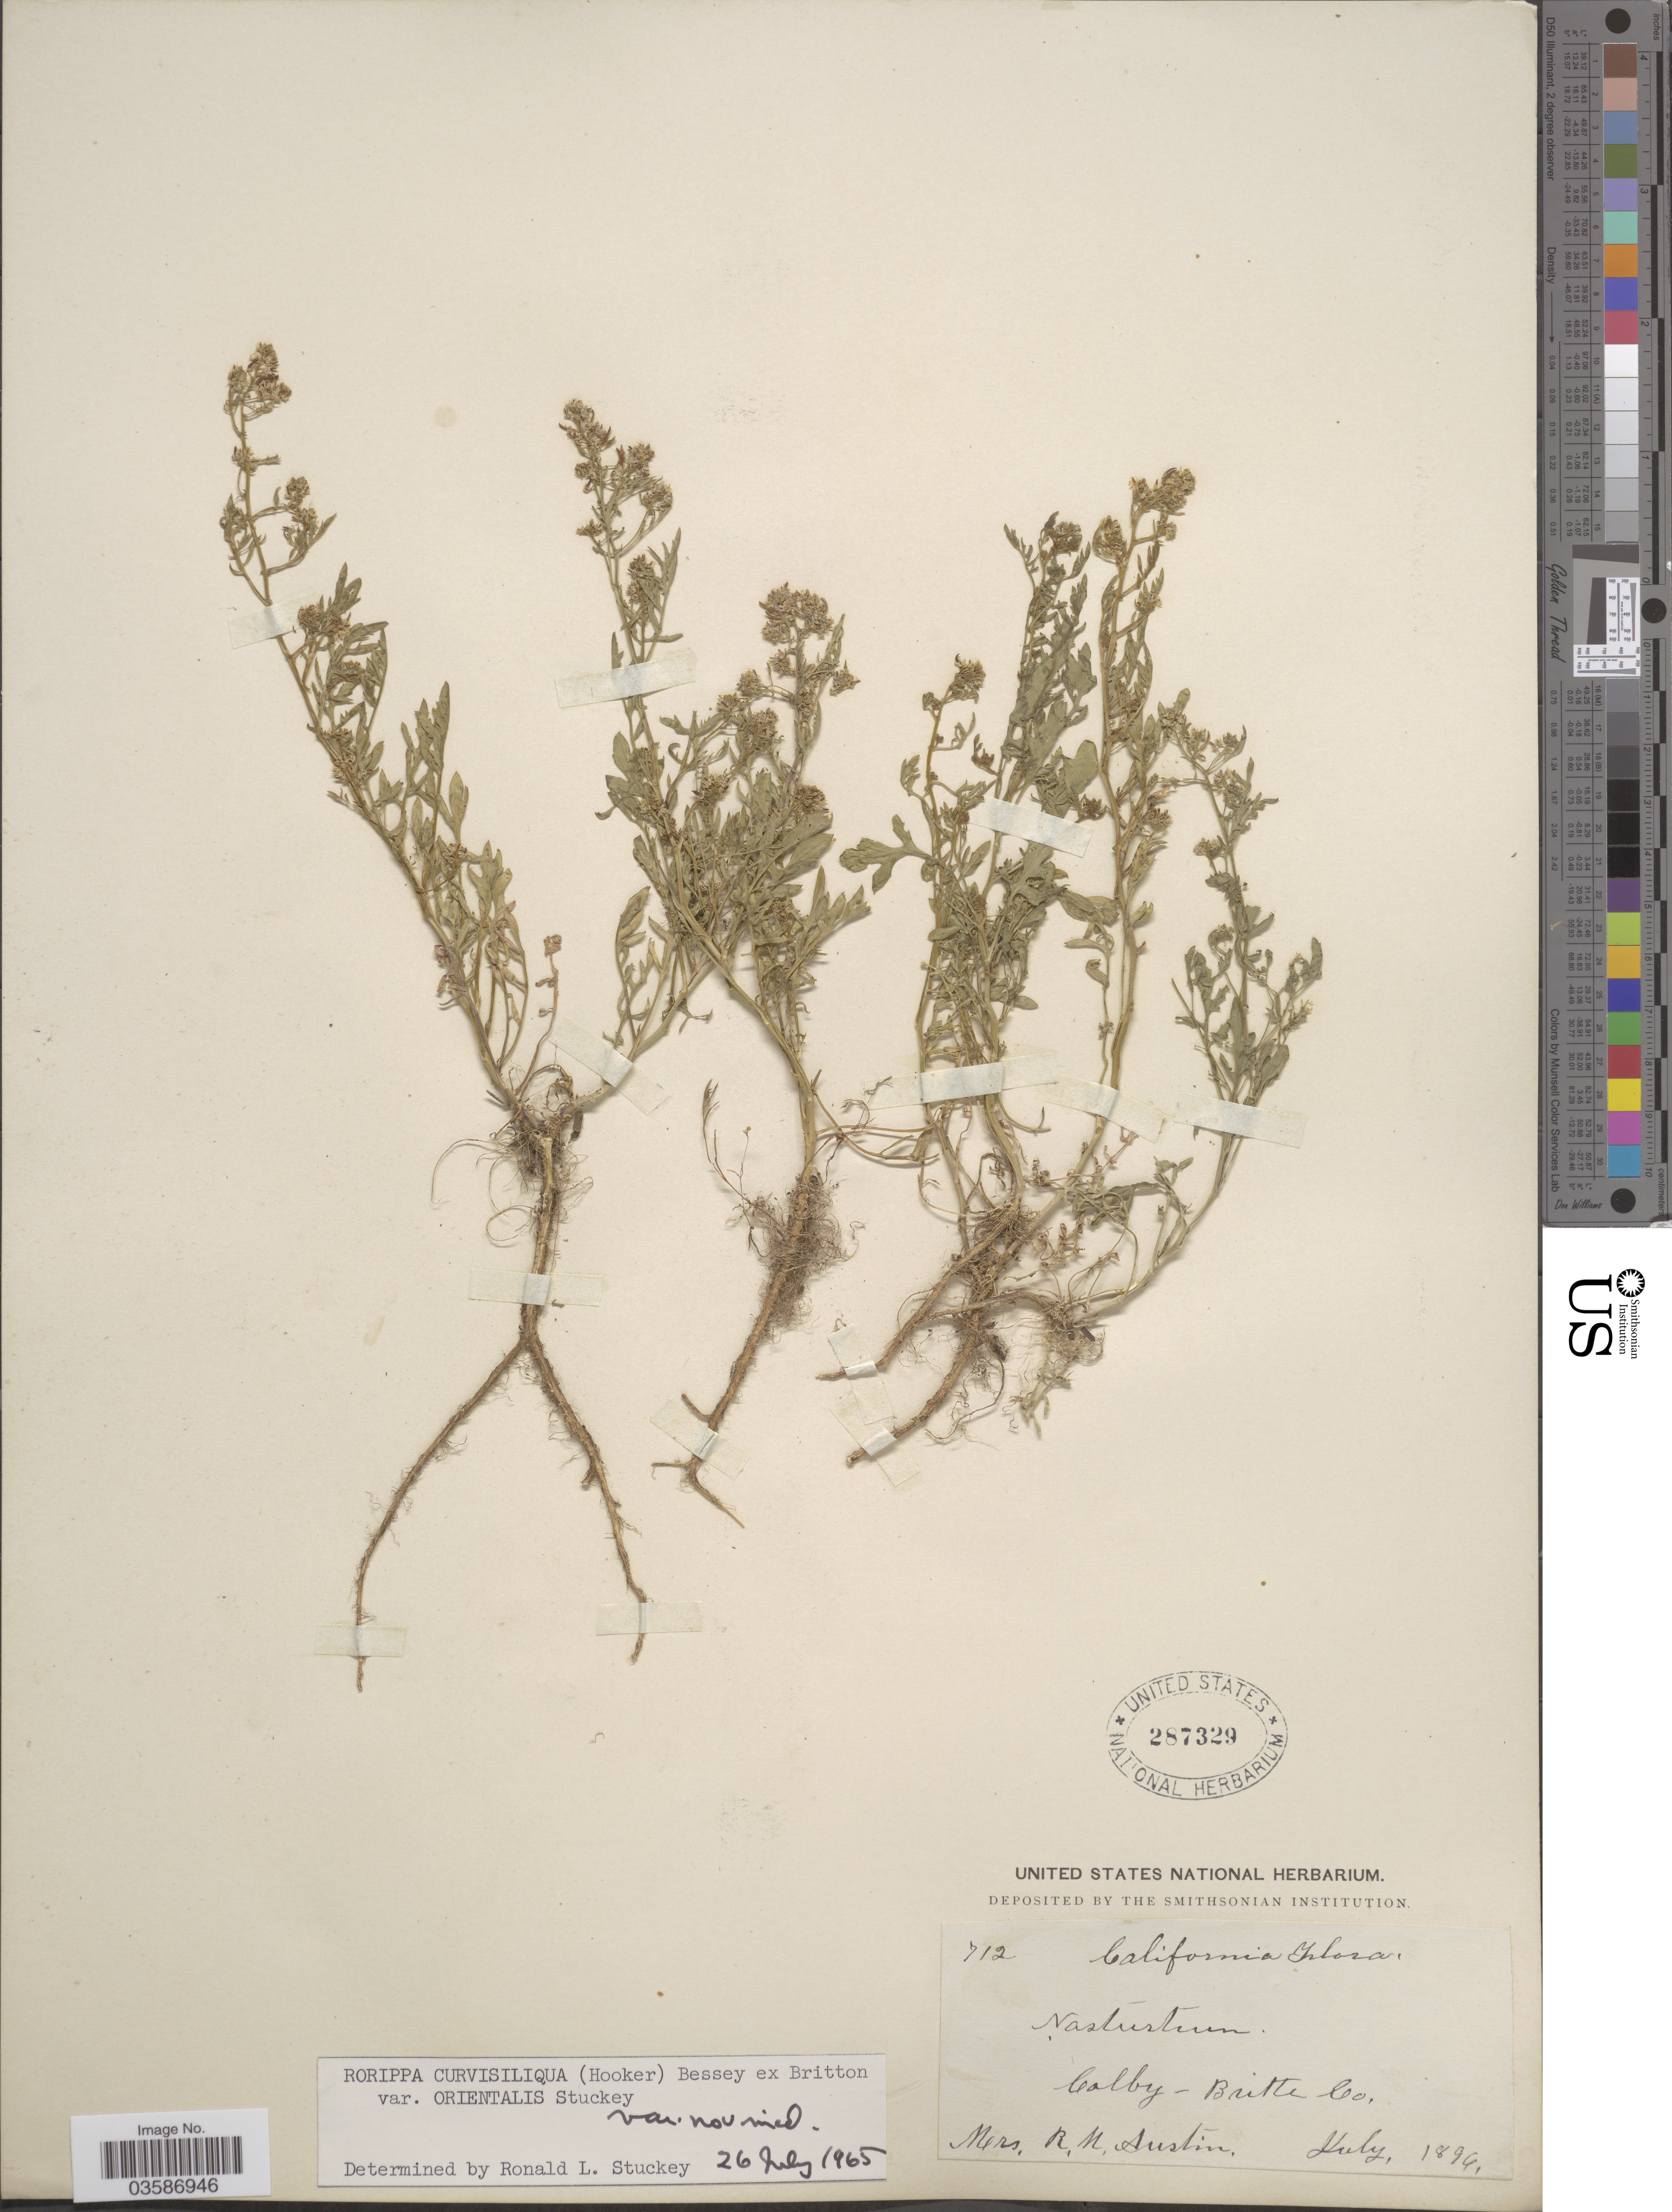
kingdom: Plantae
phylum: Tracheophyta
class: Magnoliopsida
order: Brassicales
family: Brassicaceae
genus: Rorippa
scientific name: Rorippa curvisiliqua var. orientalis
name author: Stuckey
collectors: R. Austin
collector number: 712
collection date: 1894-07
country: United States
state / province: California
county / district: Butte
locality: Colby-Butte Co.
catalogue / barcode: US 287329